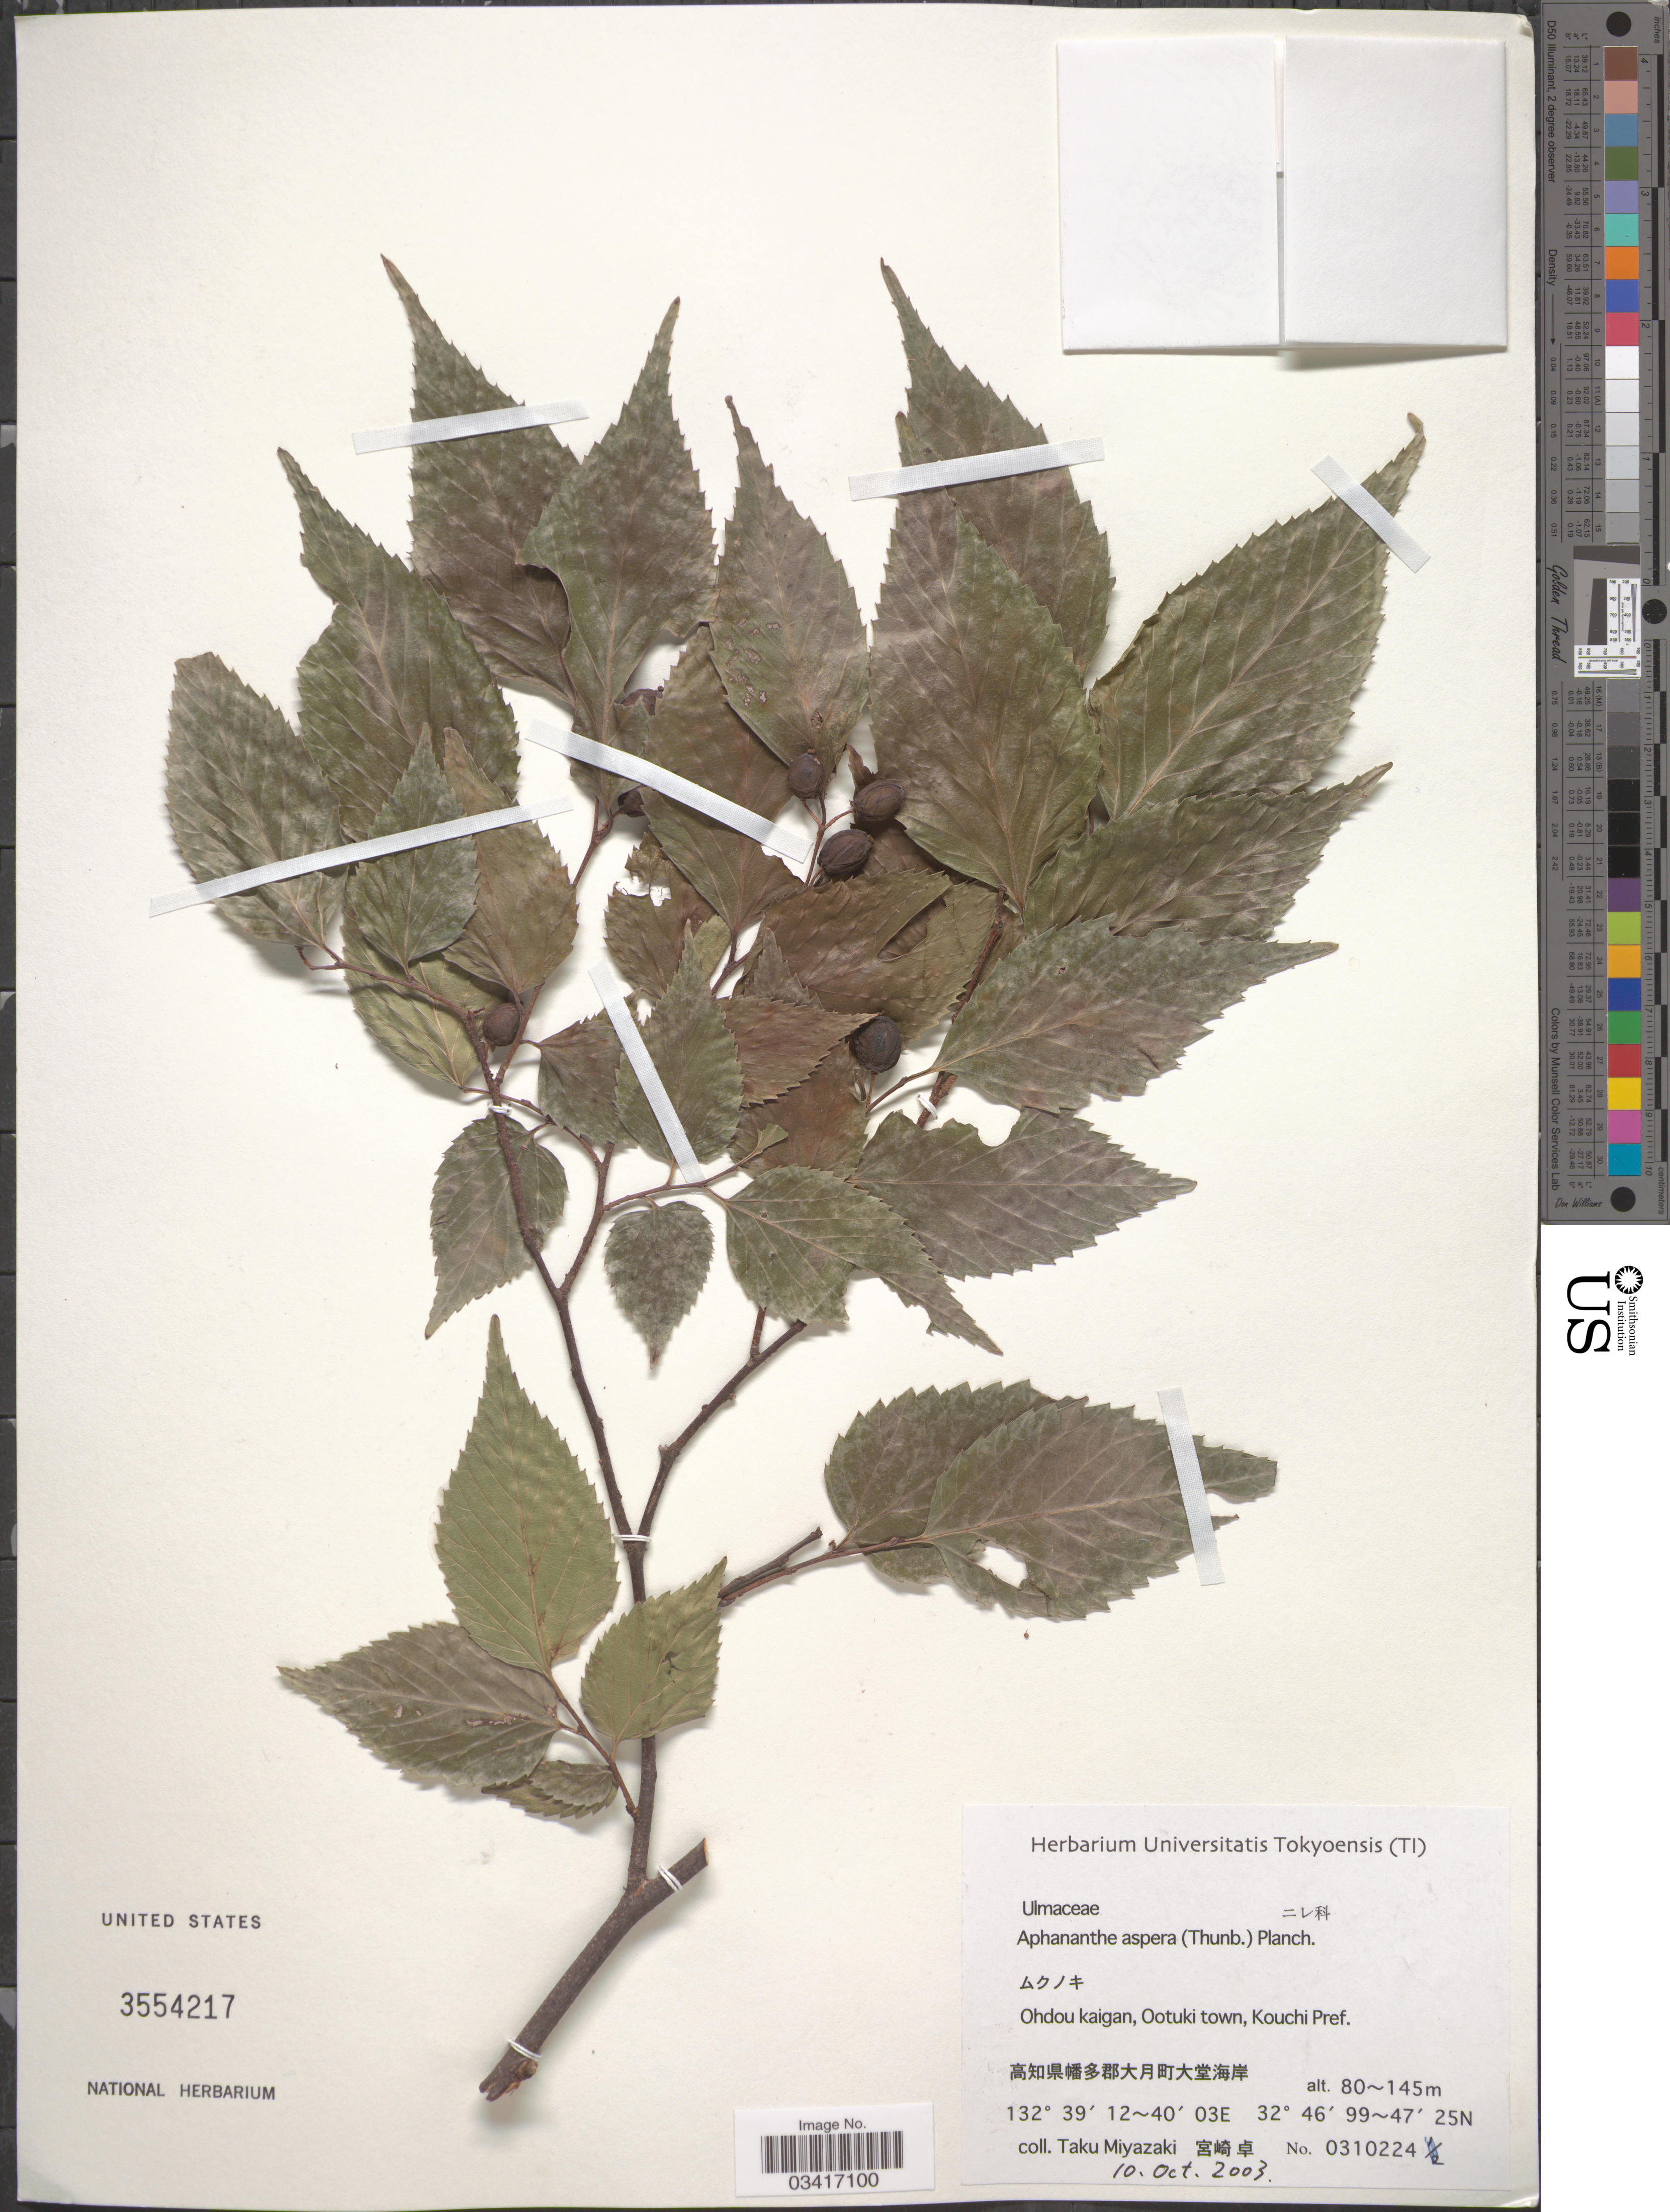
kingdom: Plantae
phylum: Tracheophyta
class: Magnoliopsida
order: Rosales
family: Cannabaceae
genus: Aphananthe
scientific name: Aphananthe aspera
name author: Planch.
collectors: T. Miyazaki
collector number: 0310224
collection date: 2003-10-10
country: Japan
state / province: Koti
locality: Ohdou kaigan, Ootuki town, Kouchi Pref.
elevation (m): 80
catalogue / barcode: US 3554217